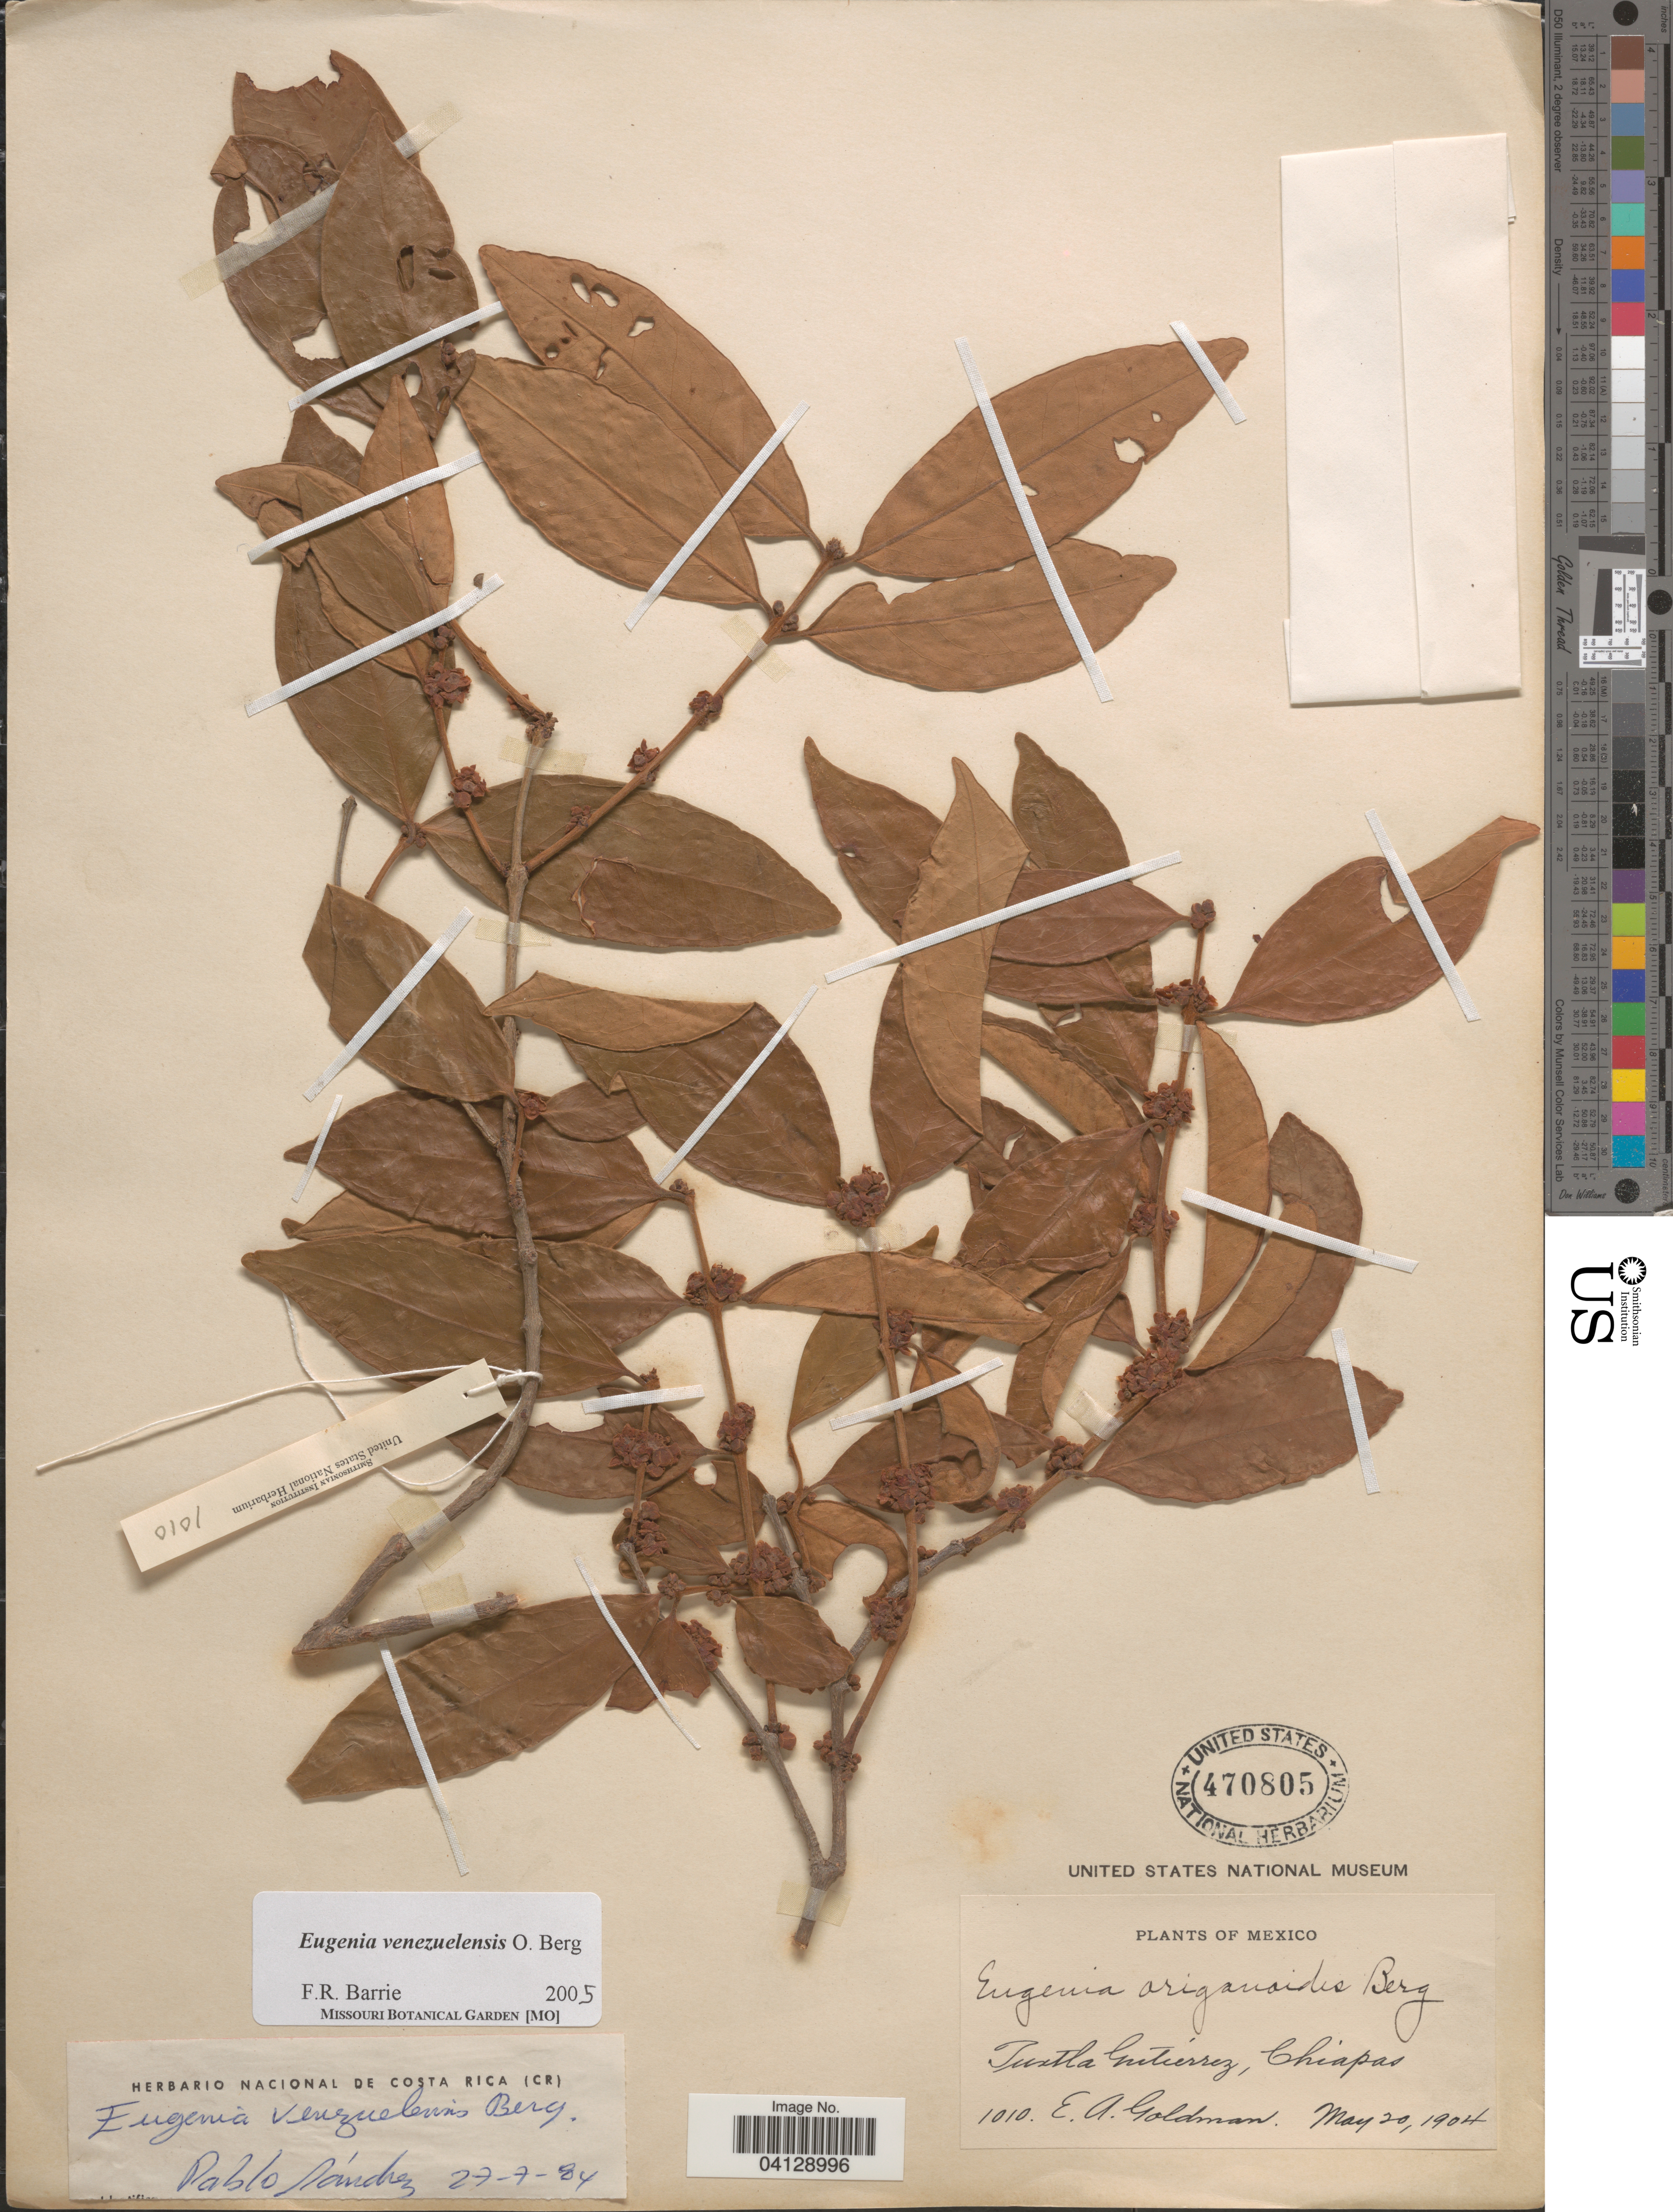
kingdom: Plantae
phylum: Tracheophyta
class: Magnoliopsida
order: Myrtales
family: Myrtaceae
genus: Eugenia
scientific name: Eugenia venezuelensis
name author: O. Berg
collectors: E. A. Goldman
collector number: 1010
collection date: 1904-05-20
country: Mexico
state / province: Chiapas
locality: Tuxtla Gutiérrez.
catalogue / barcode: US 470805